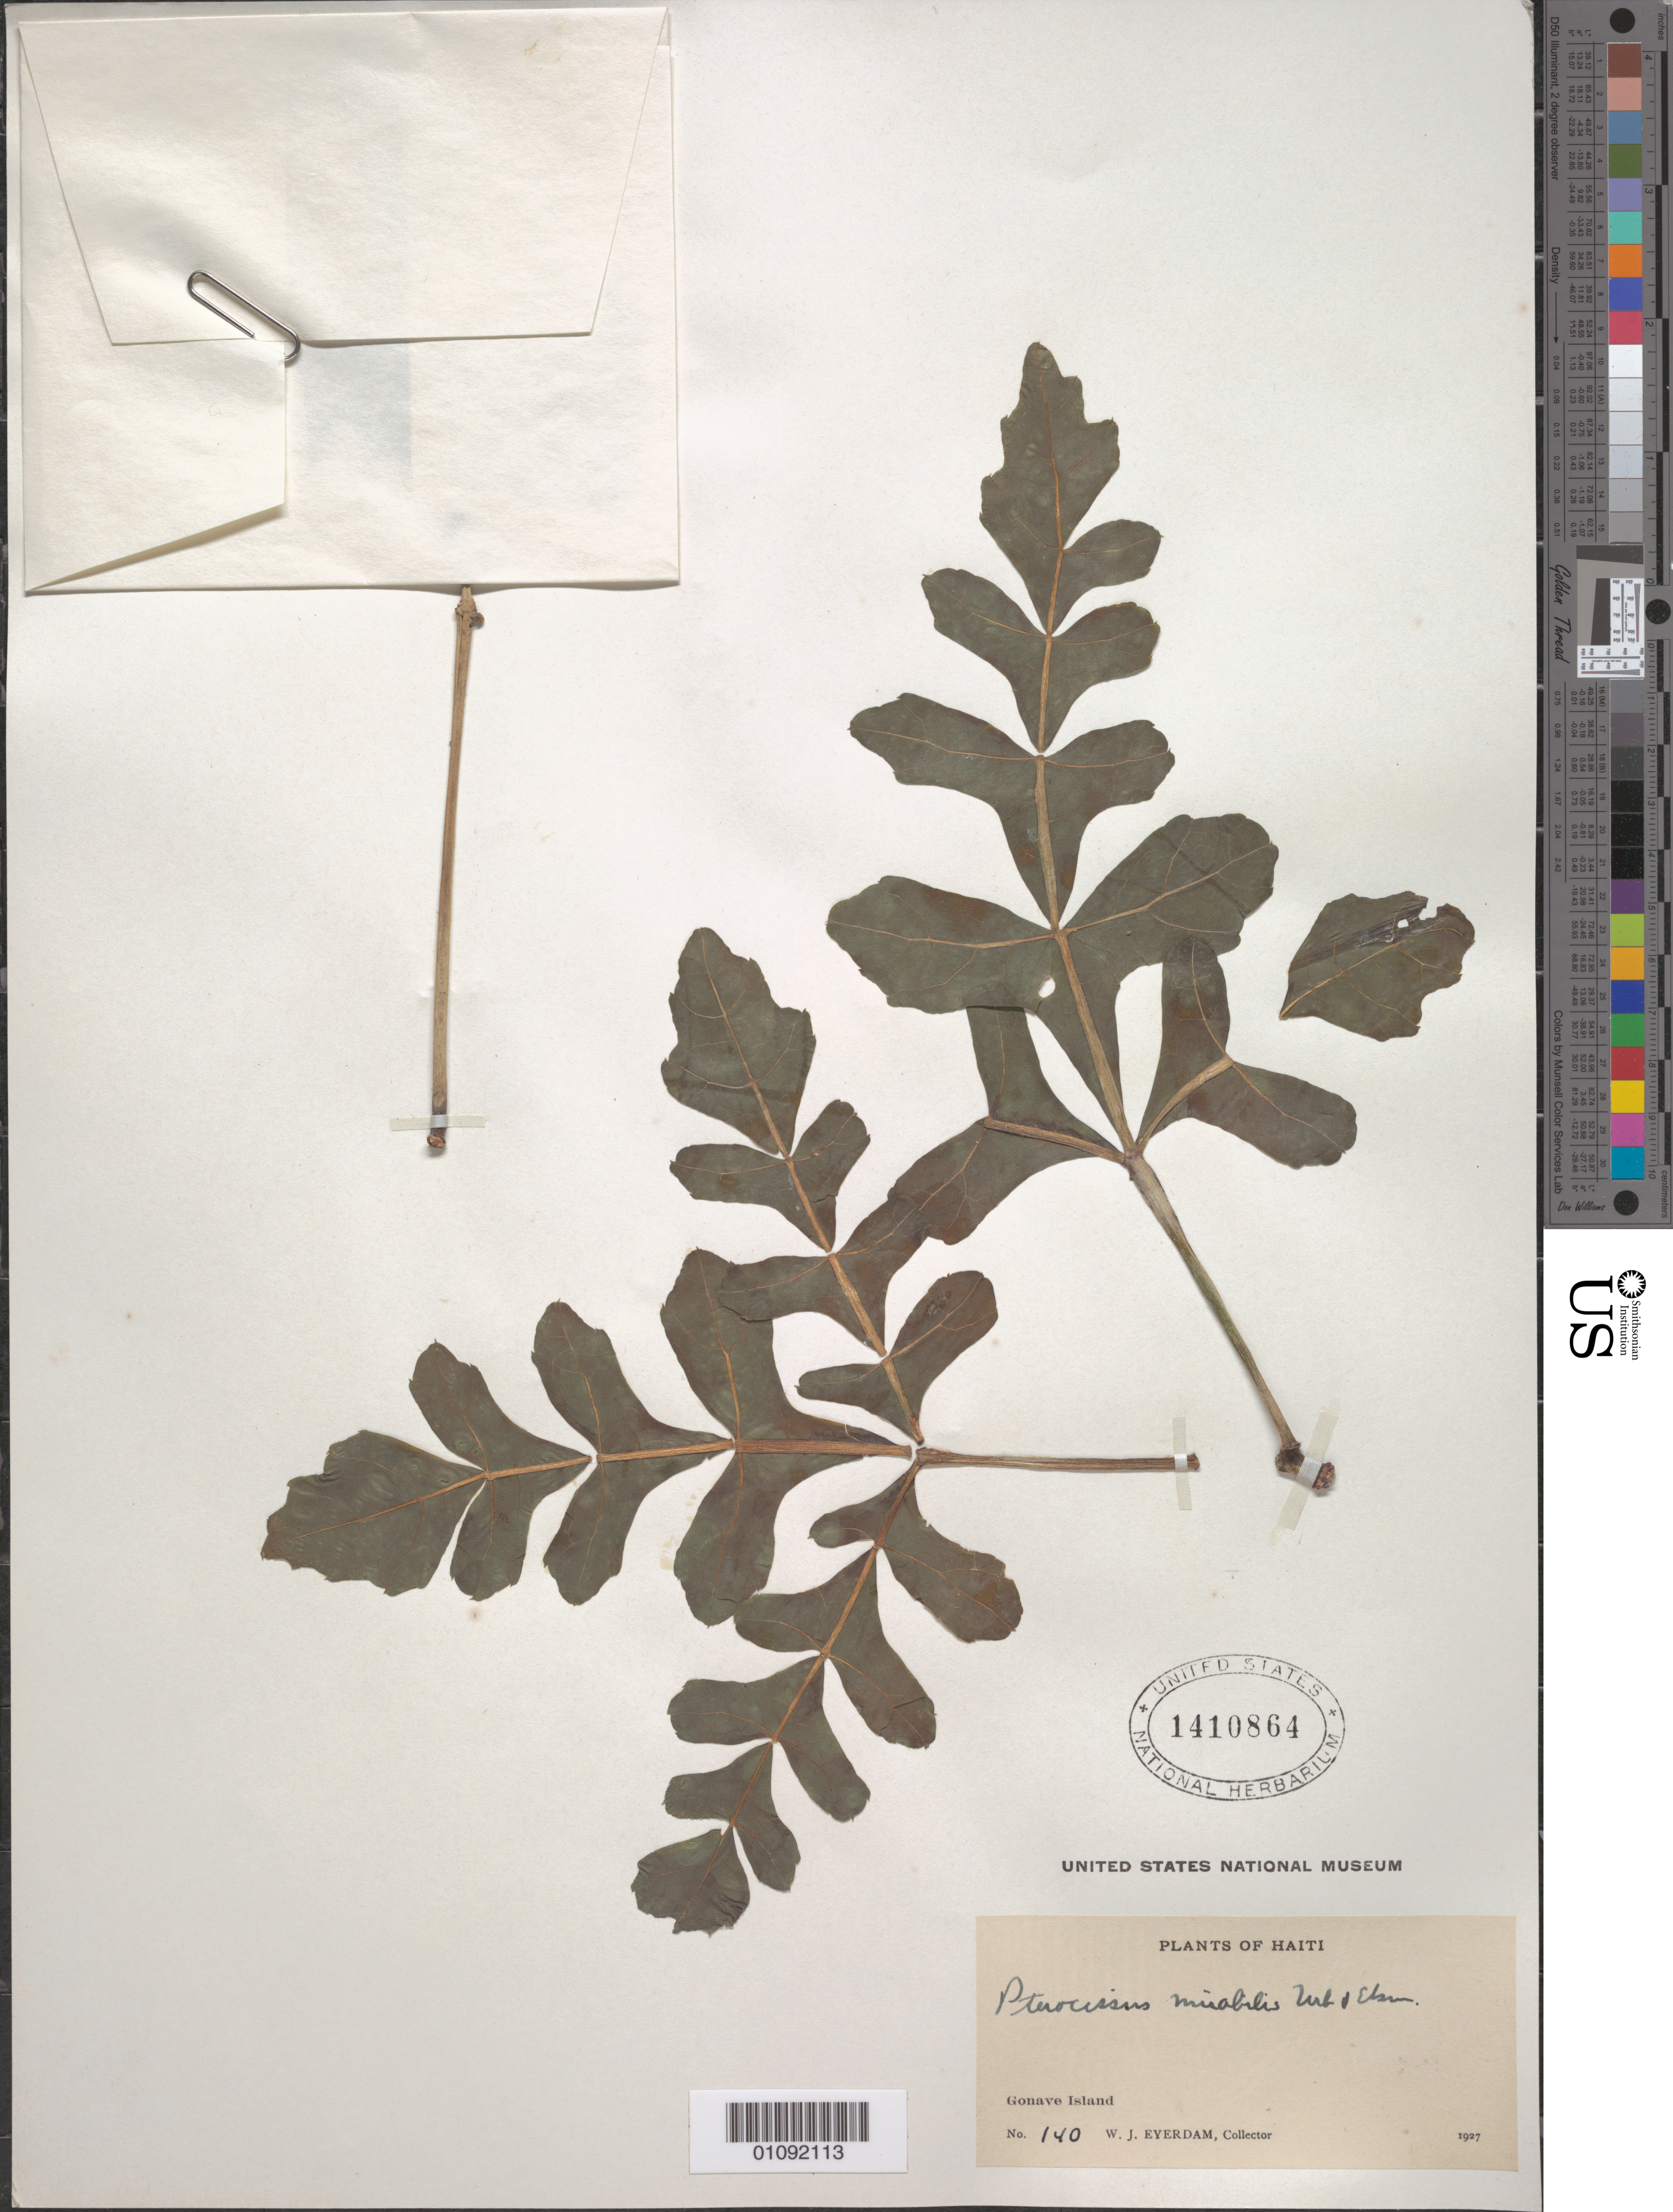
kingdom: Plantae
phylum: Tracheophyta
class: Magnoliopsida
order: Vitales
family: Vitaceae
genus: Cissus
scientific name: Cissus mirabilis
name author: (Urb. & Ekman) Lombardi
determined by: Strong, Mark T., (BOT), Smithsonian Institution - National Museum of Natural History (UNITED STATES)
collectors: W. J. Eyerdam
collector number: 140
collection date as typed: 1927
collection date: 1927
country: Haiti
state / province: Óuest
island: Île de la Gonâve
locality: Gonave Island, Haiti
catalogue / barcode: US 1410864